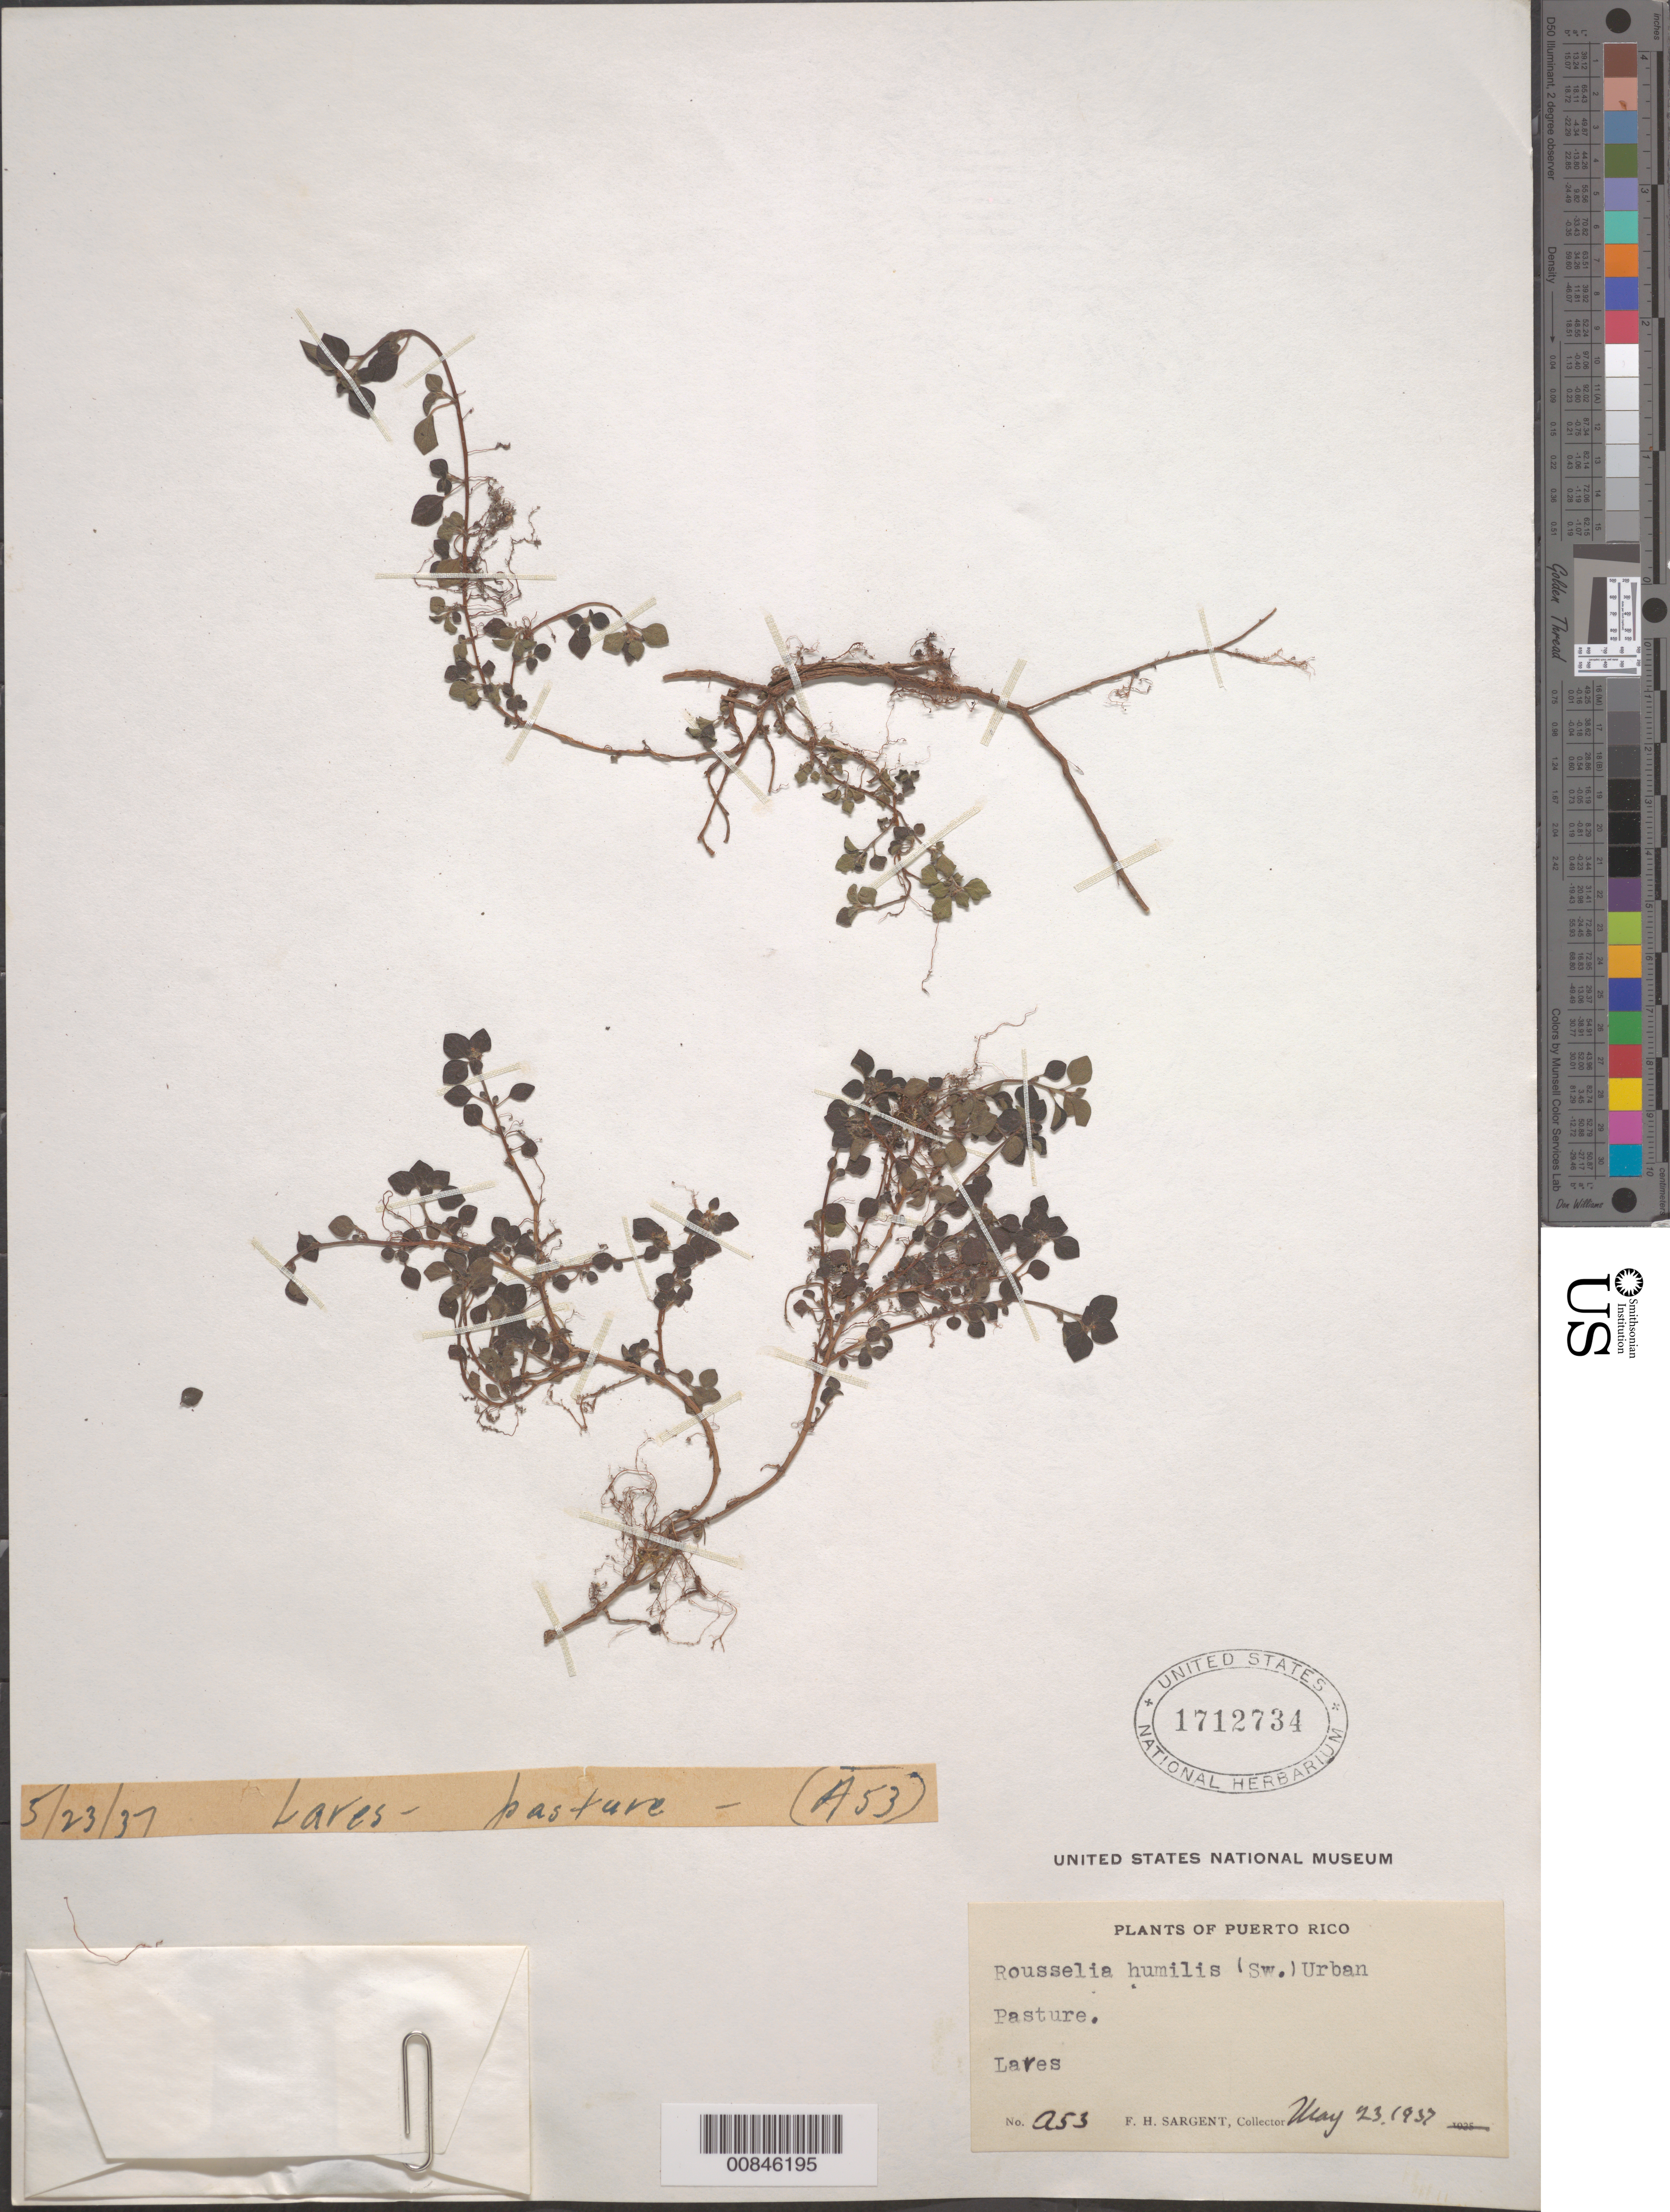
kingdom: Plantae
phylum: Tracheophyta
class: Magnoliopsida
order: Rosales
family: Urticaceae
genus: Rousselia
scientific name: Rousselia humilis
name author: (Sw.) Urb.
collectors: F. H. Sargent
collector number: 53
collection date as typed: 23 May 1937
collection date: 1937-05-23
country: Puerto Rico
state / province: Lares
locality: Lares.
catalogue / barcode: US 1712734